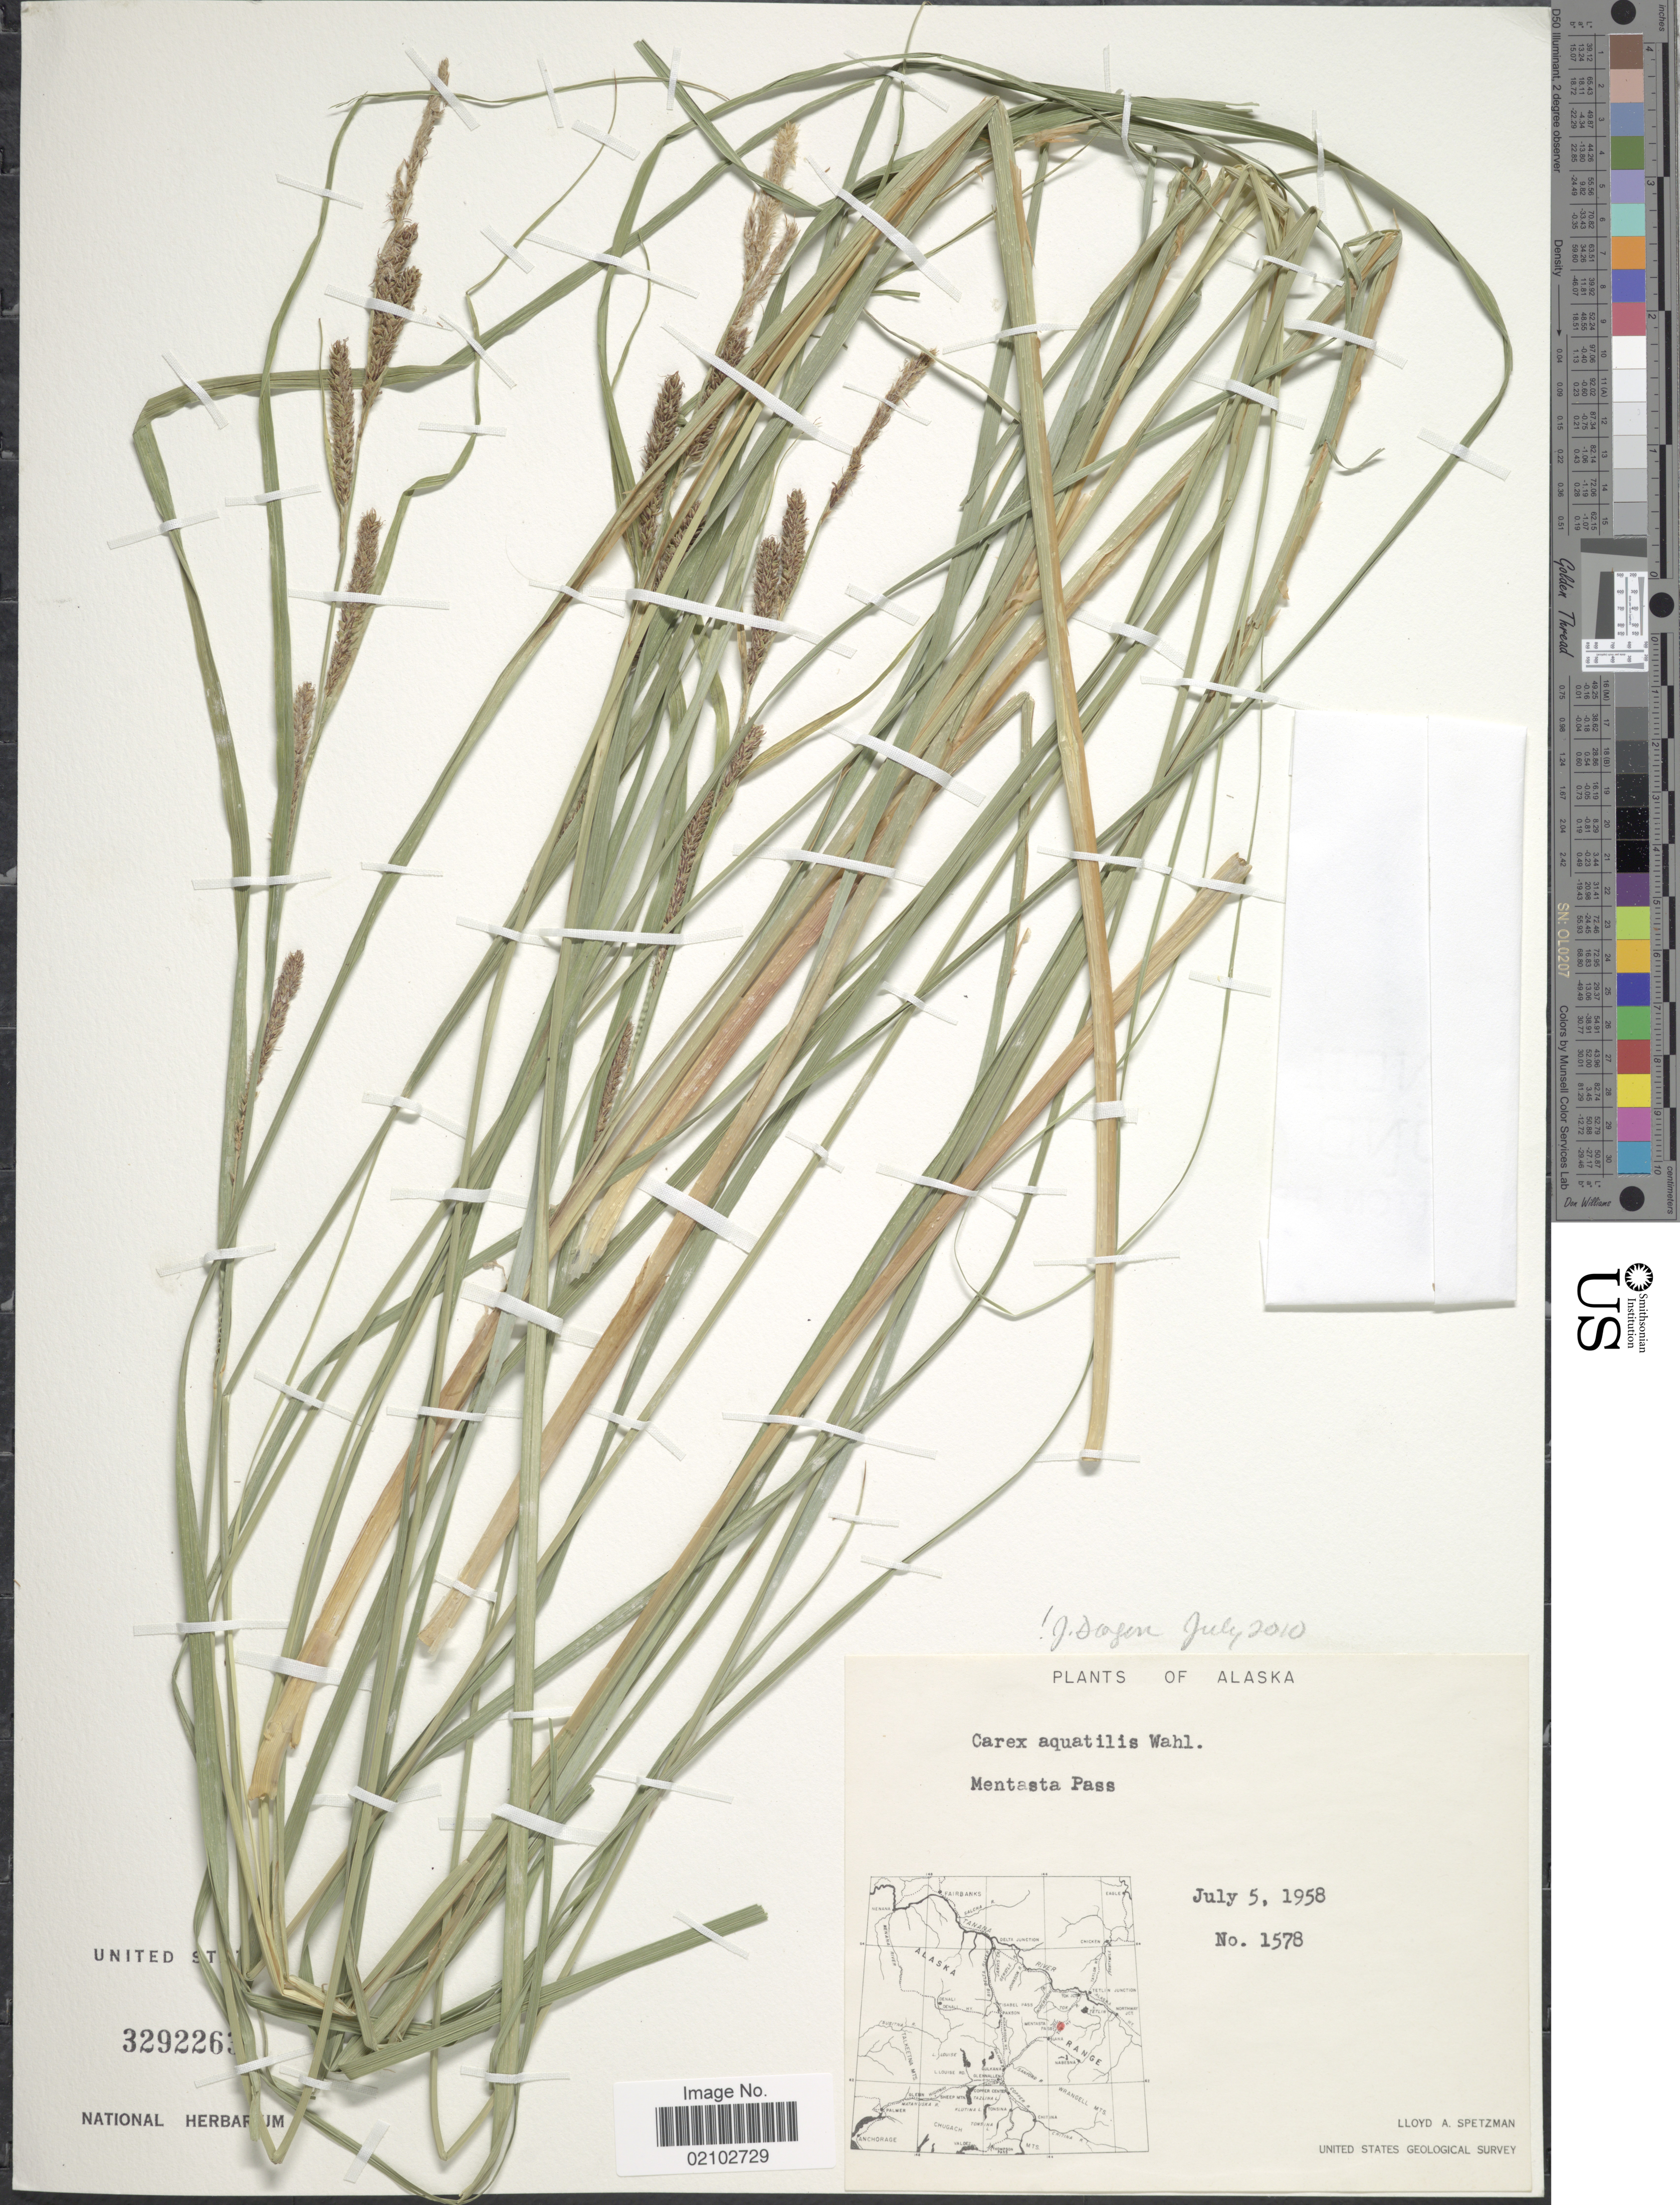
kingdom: Plantae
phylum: Tracheophyta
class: Liliopsida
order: Poales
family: Cyperaceae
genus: Carex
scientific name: Carex aquatilis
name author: Wahlenb.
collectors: L. Spetzman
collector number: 1578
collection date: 1958-07-05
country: United States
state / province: Alaska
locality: Mentasta Pass.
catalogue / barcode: US 3292263